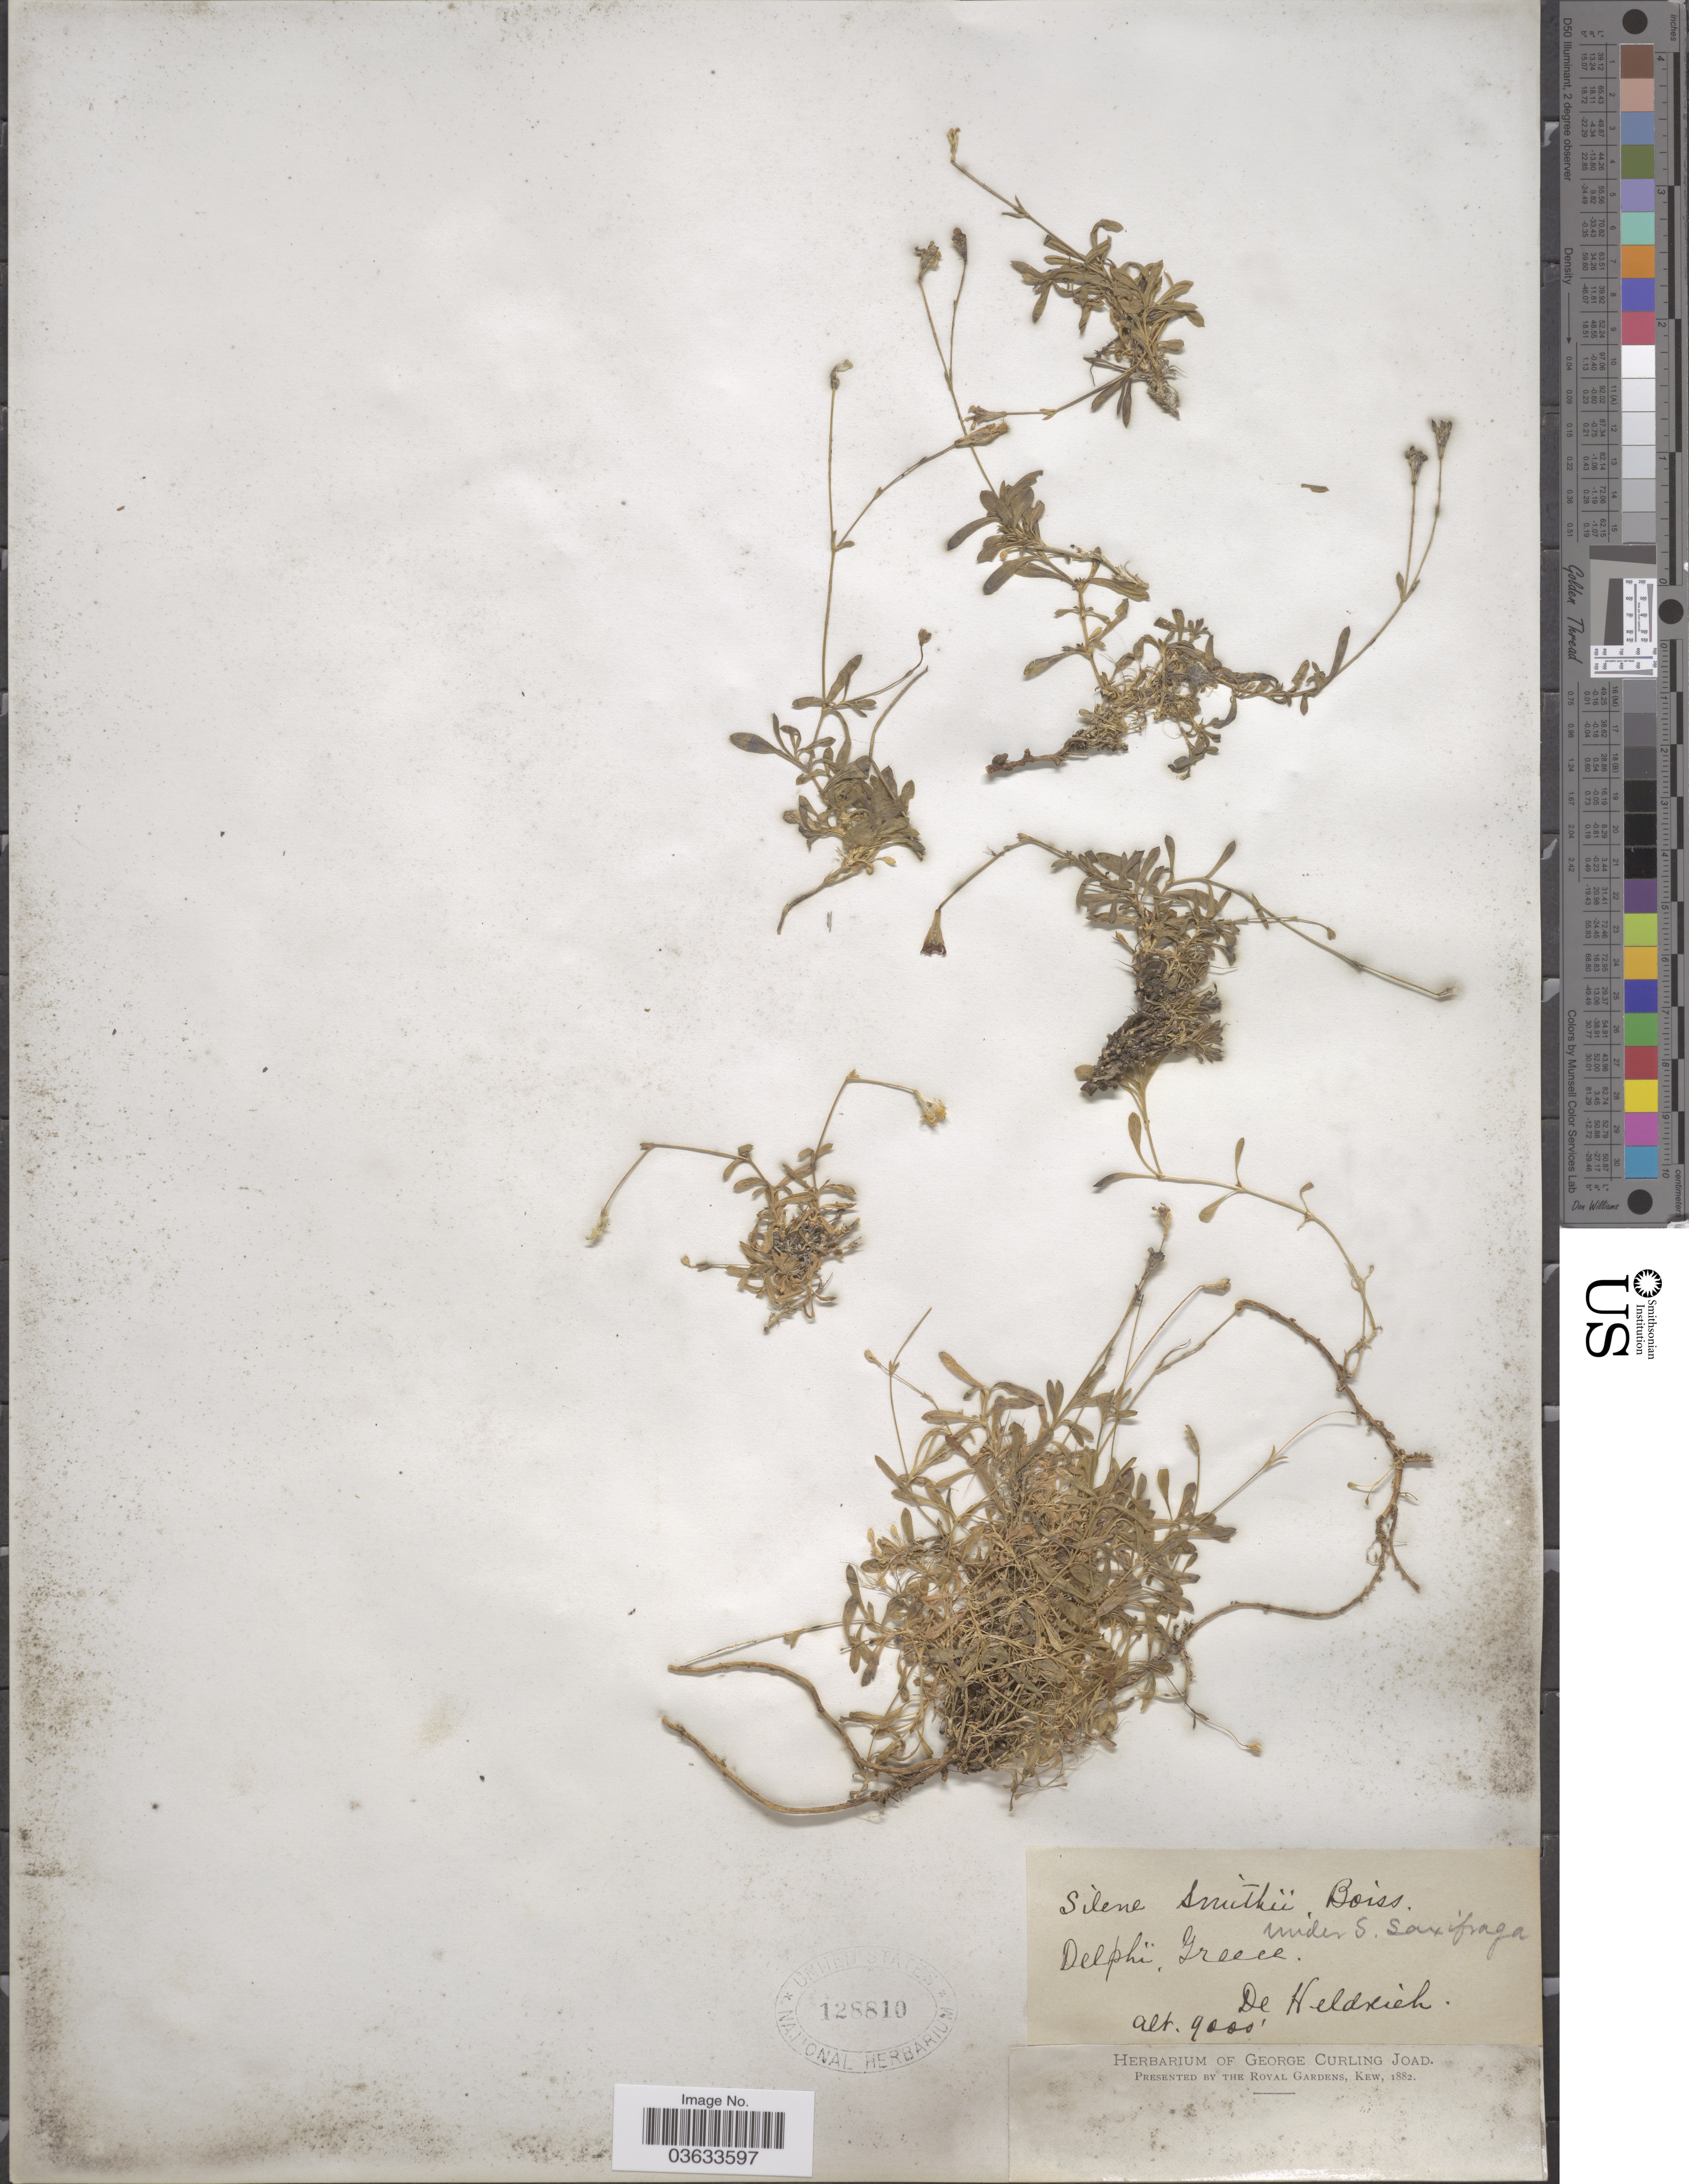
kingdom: Plantae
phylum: Tracheophyta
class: Magnoliopsida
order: Caryophyllales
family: Caryophyllaceae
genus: Silene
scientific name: Silene saxifraga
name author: L.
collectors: -. De Heldreich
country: Greece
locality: Delphi.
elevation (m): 2743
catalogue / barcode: US 128810